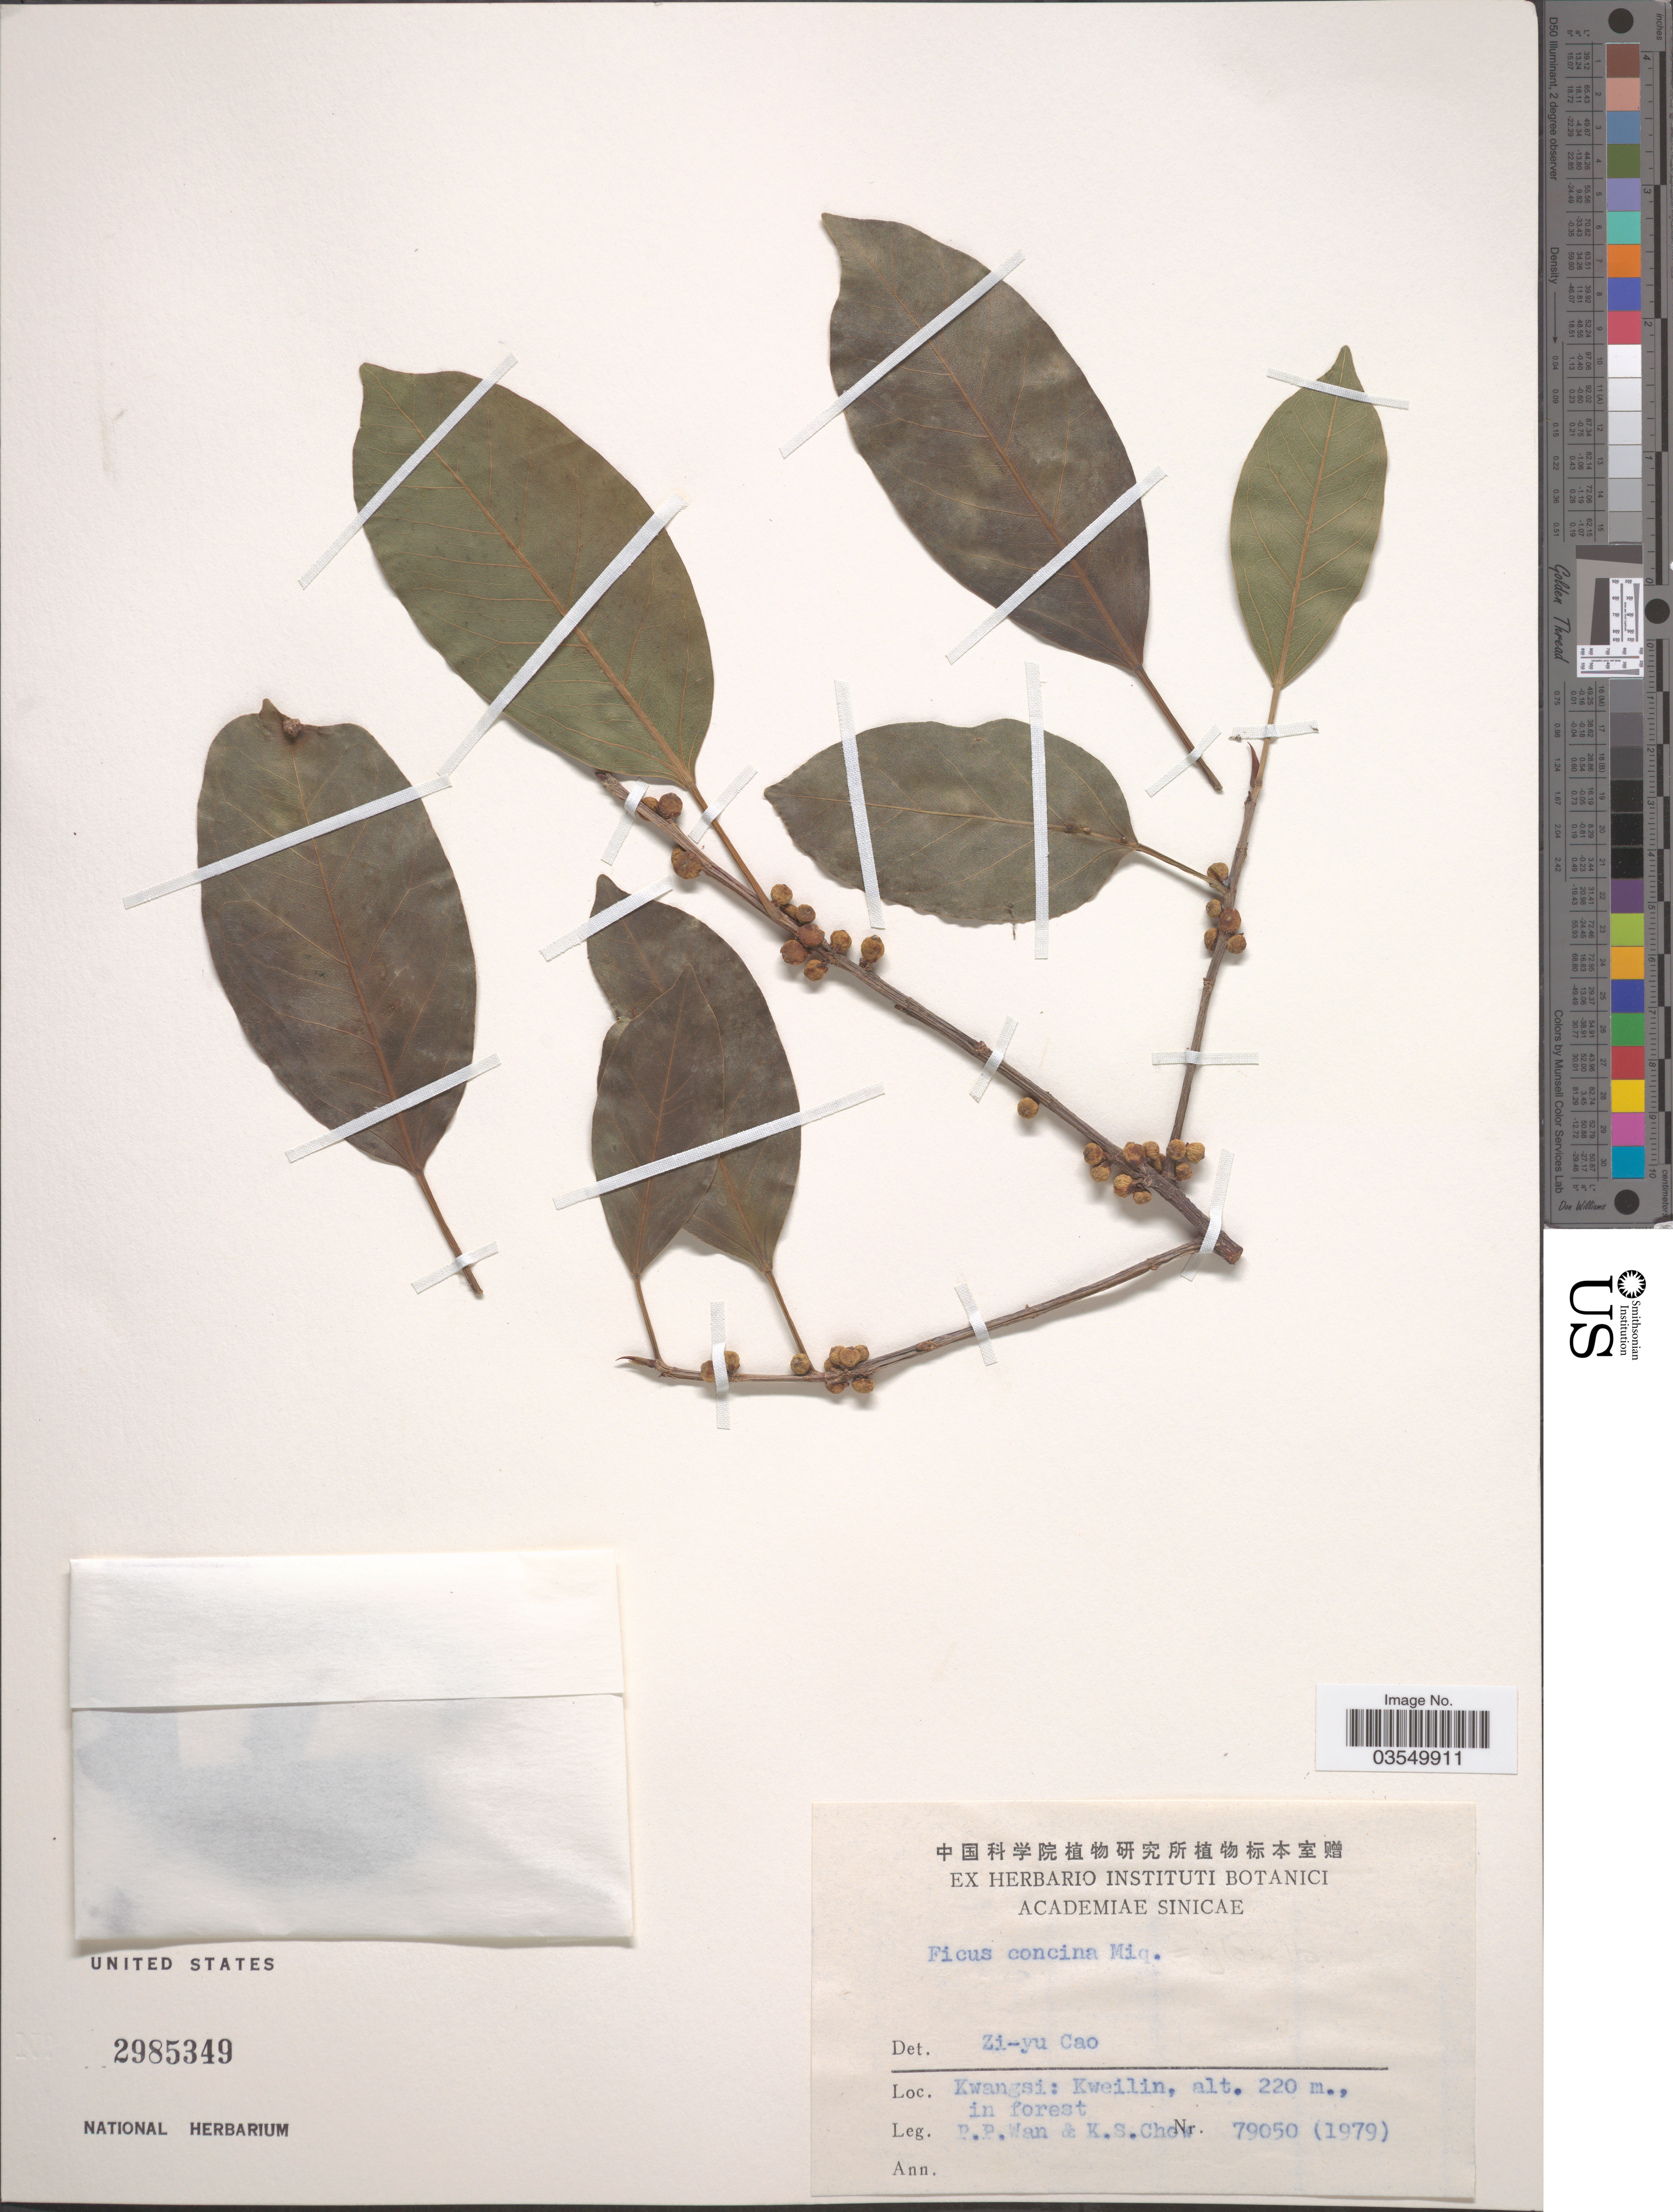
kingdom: Plantae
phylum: Tracheophyta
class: Magnoliopsida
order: Rosales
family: Moraceae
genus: Ficus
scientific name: Ficus concinna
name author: Miq.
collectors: P. Wan & K. S. Chow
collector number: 79050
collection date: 1979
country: China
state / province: Guangxi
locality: Kwangsi: Kweilin.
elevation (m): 220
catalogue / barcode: US 2985349